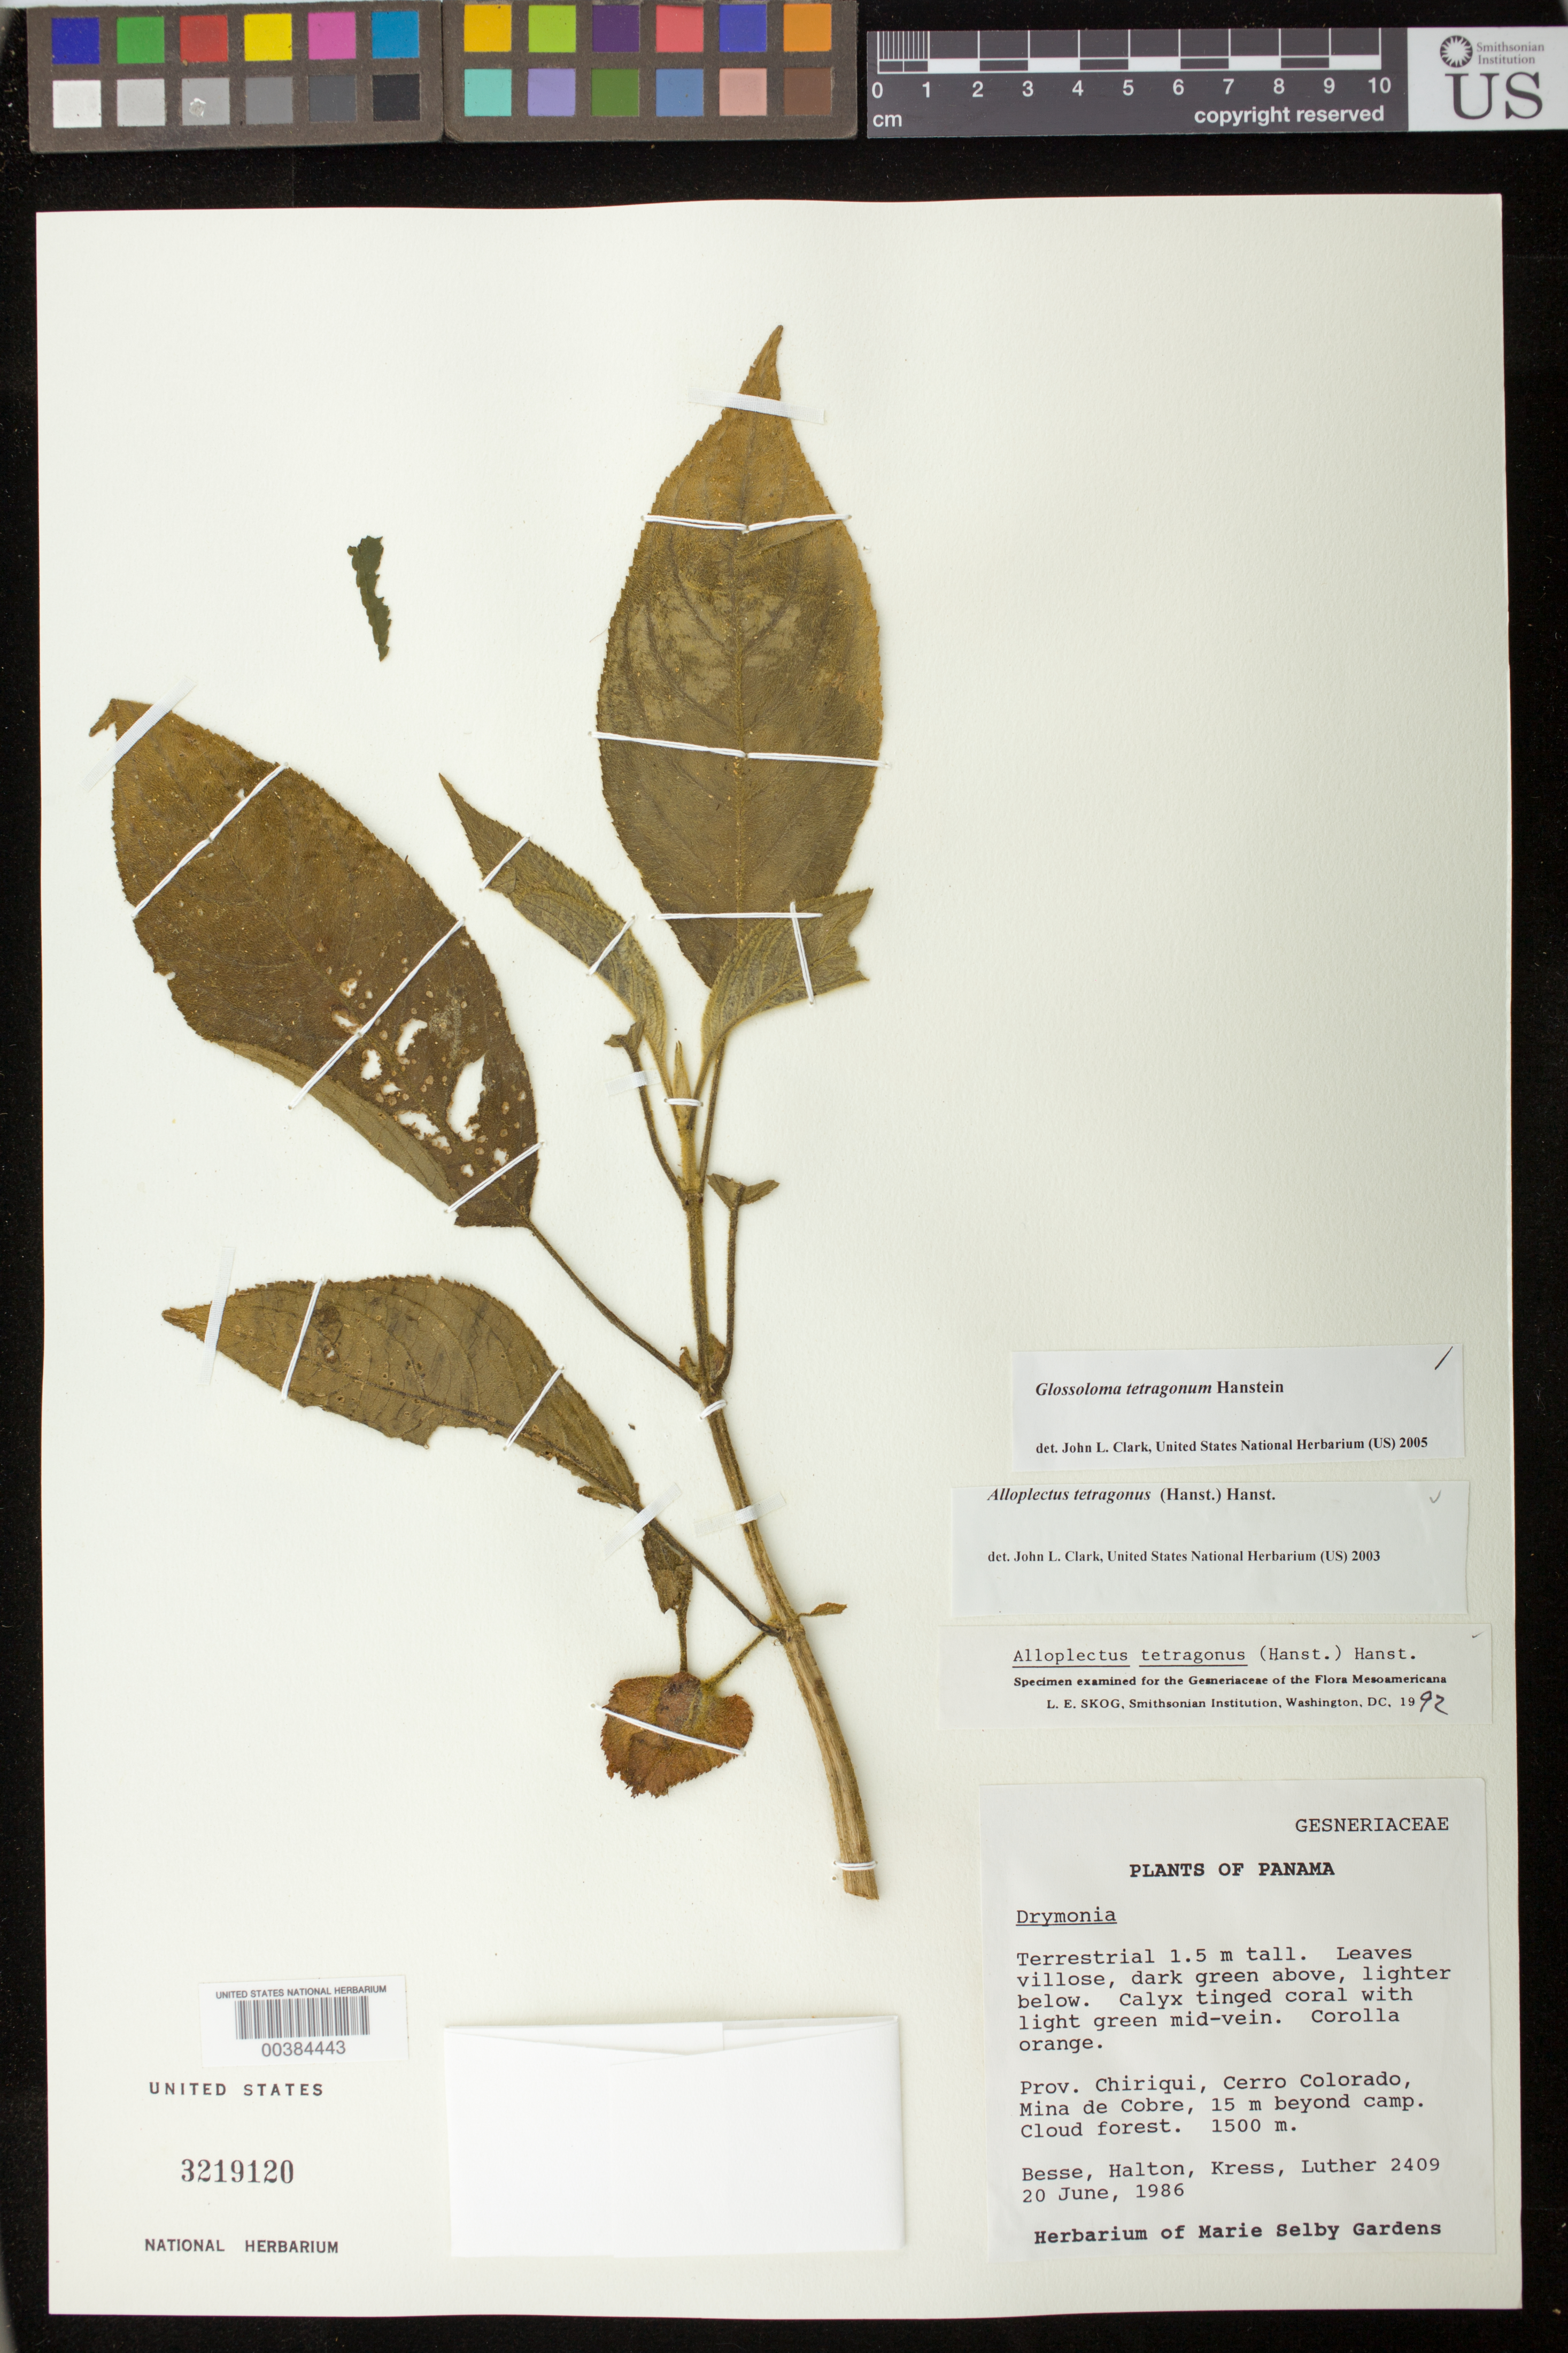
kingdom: Plantae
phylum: Tracheophyta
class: Magnoliopsida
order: Lamiales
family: Gesneriaceae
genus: Glossoloma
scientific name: Glossoloma tetragonum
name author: Hanst.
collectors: L. Besse, J. Halton, W. J. Kress & Harry E. Luther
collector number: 2409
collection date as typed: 20 Jun 1986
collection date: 1986-06-20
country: Panama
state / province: Chiriquí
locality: Cerro Colorado, Mina de Cobre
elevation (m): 1500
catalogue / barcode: US 3219120